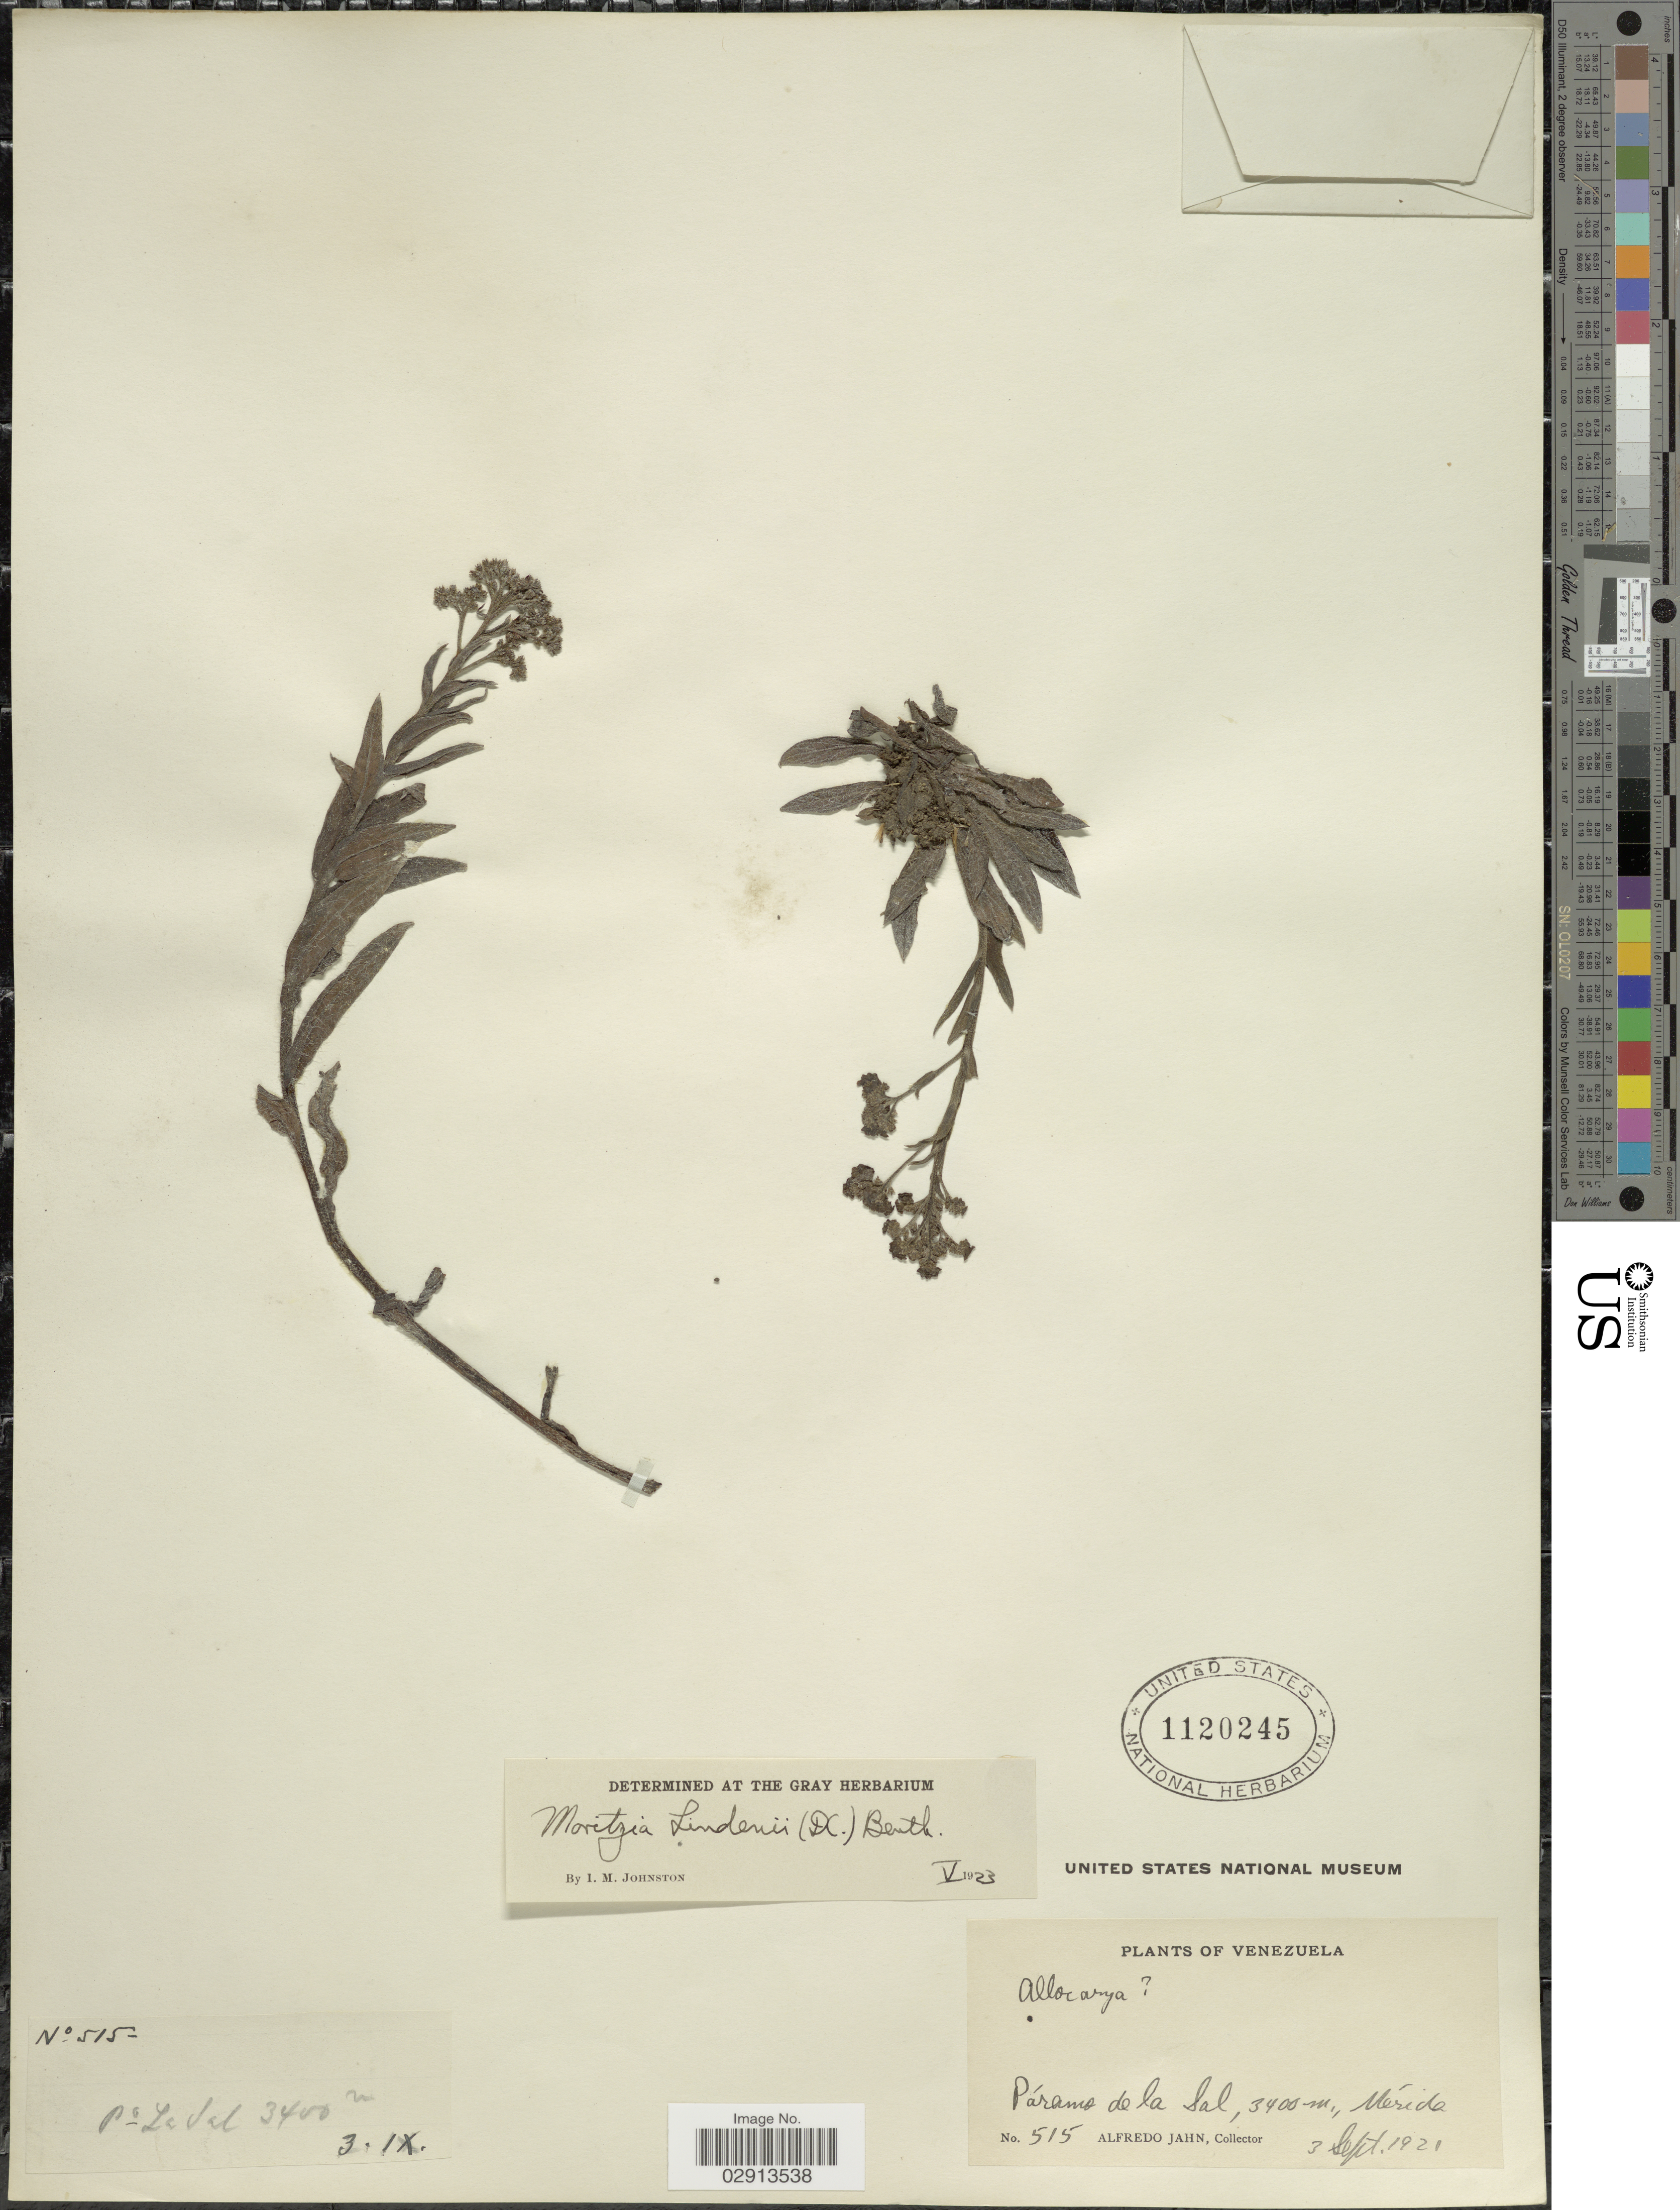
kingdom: Plantae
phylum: Tracheophyta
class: Magnoliopsida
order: Boraginales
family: Boraginaceae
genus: Moritzia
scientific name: Moritzia lindenii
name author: (DC.) Benth.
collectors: A. Jahn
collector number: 515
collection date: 1921-09-03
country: Venezuela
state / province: Mérida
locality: Páramo de la Sal.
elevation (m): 3400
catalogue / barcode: US 1120245